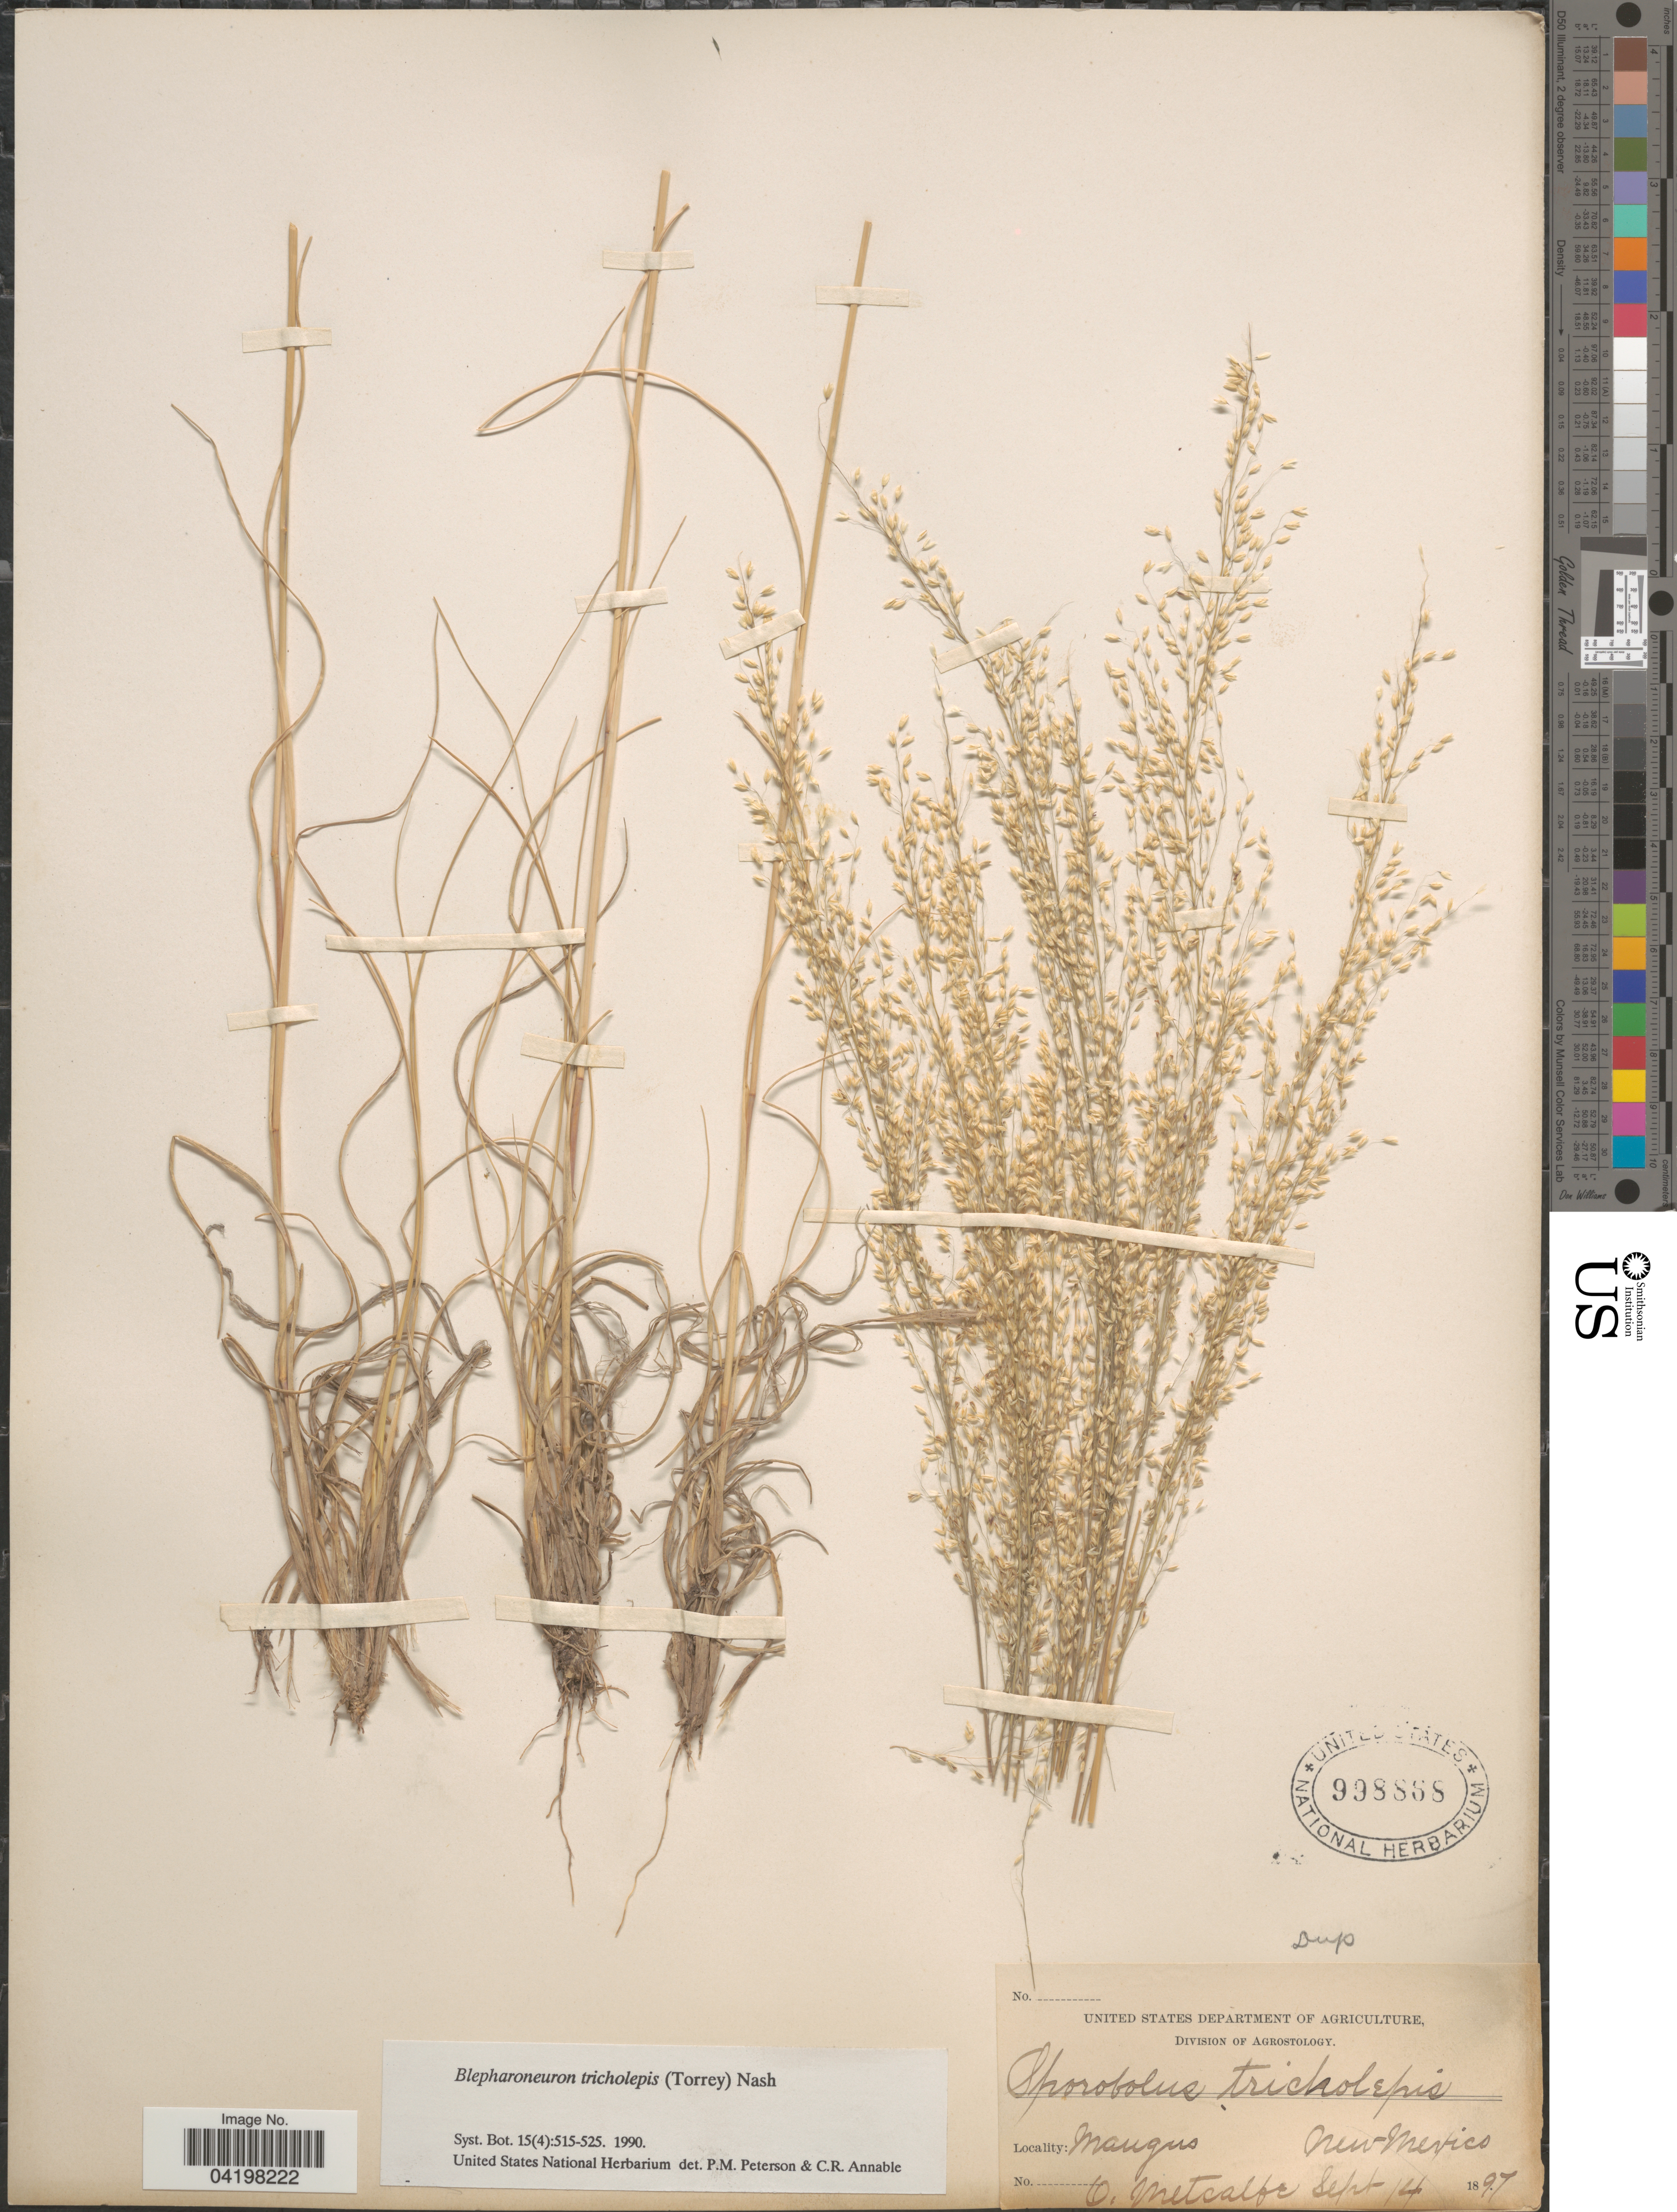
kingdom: Plantae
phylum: Tracheophyta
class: Liliopsida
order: Poales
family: Poaceae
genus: Muhlenbergia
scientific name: Muhlenbergia tricholepis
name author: (Torr.) Columbus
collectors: O. Metcalfe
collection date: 1897-09-14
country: United States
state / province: New Mexico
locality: Mangas.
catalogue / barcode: US 998868